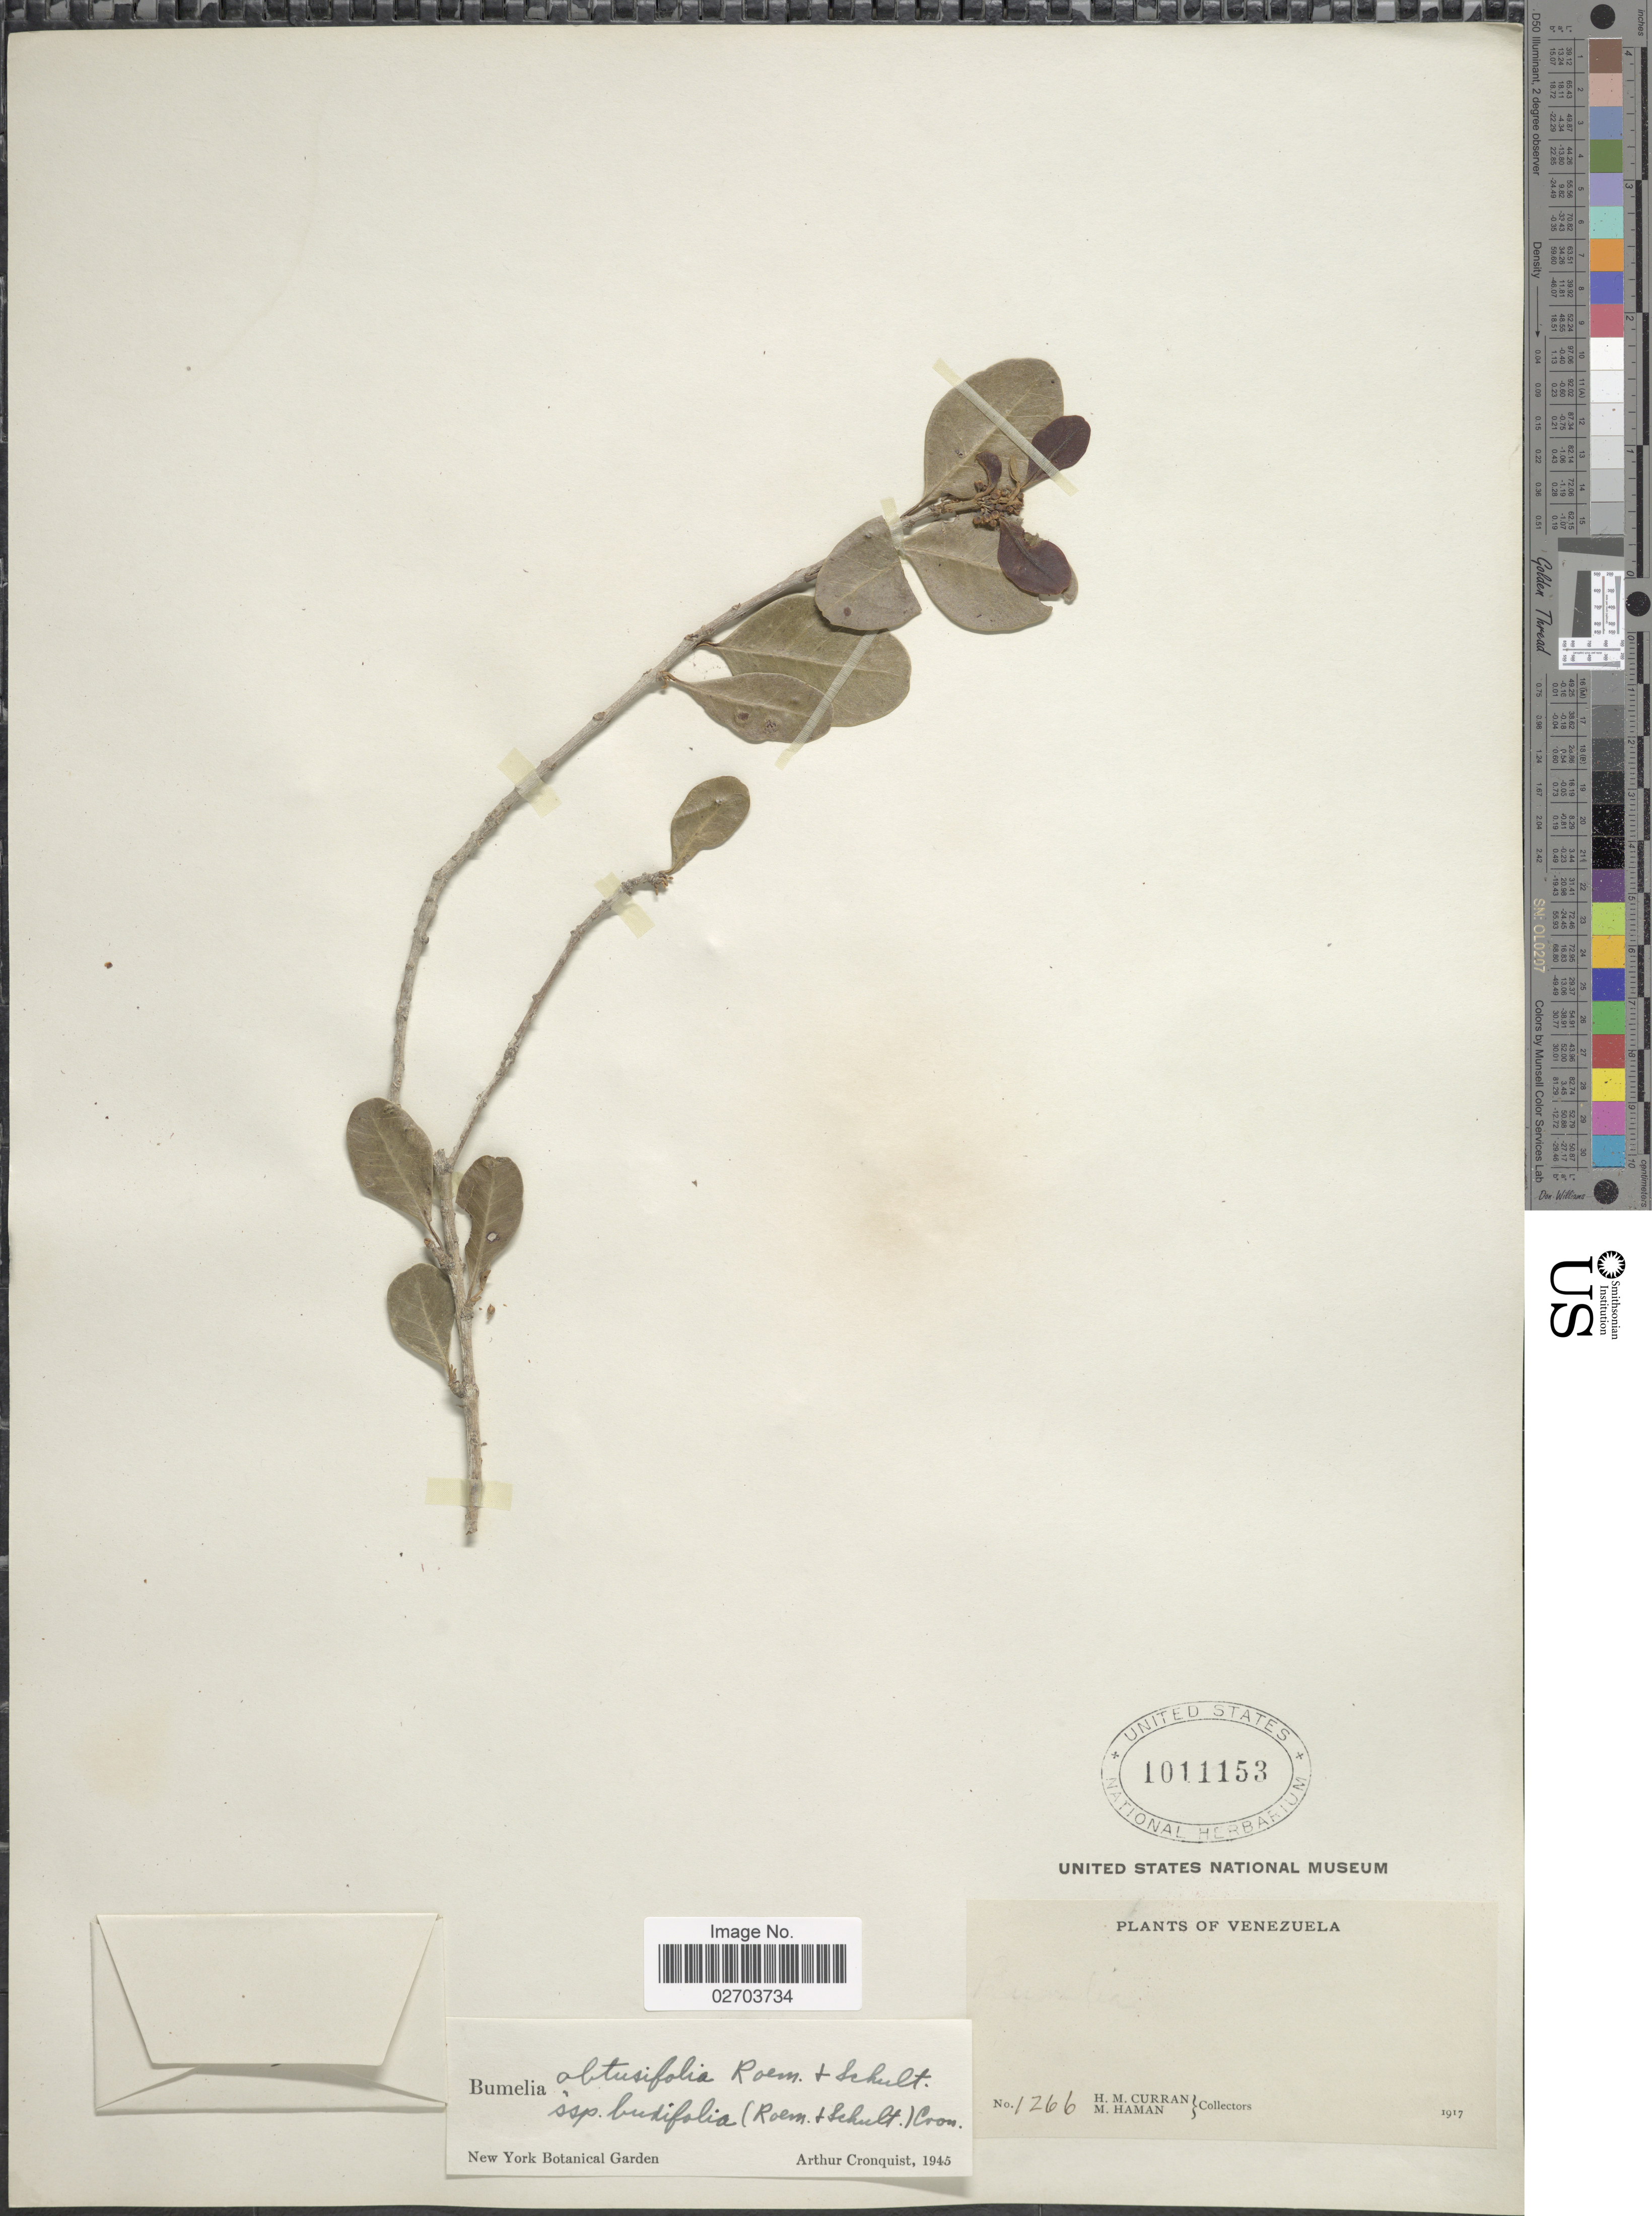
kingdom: Plantae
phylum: Tracheophyta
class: Magnoliopsida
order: Ericales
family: Sapotaceae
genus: Sideroxylon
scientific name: Sideroxylon obtusifolium subsp. buxifolium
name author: (Roem. & Schult.) T.D. Penn.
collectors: H. M. Curran & M. Haman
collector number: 1266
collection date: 1917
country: Venezuela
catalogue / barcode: US 1011153